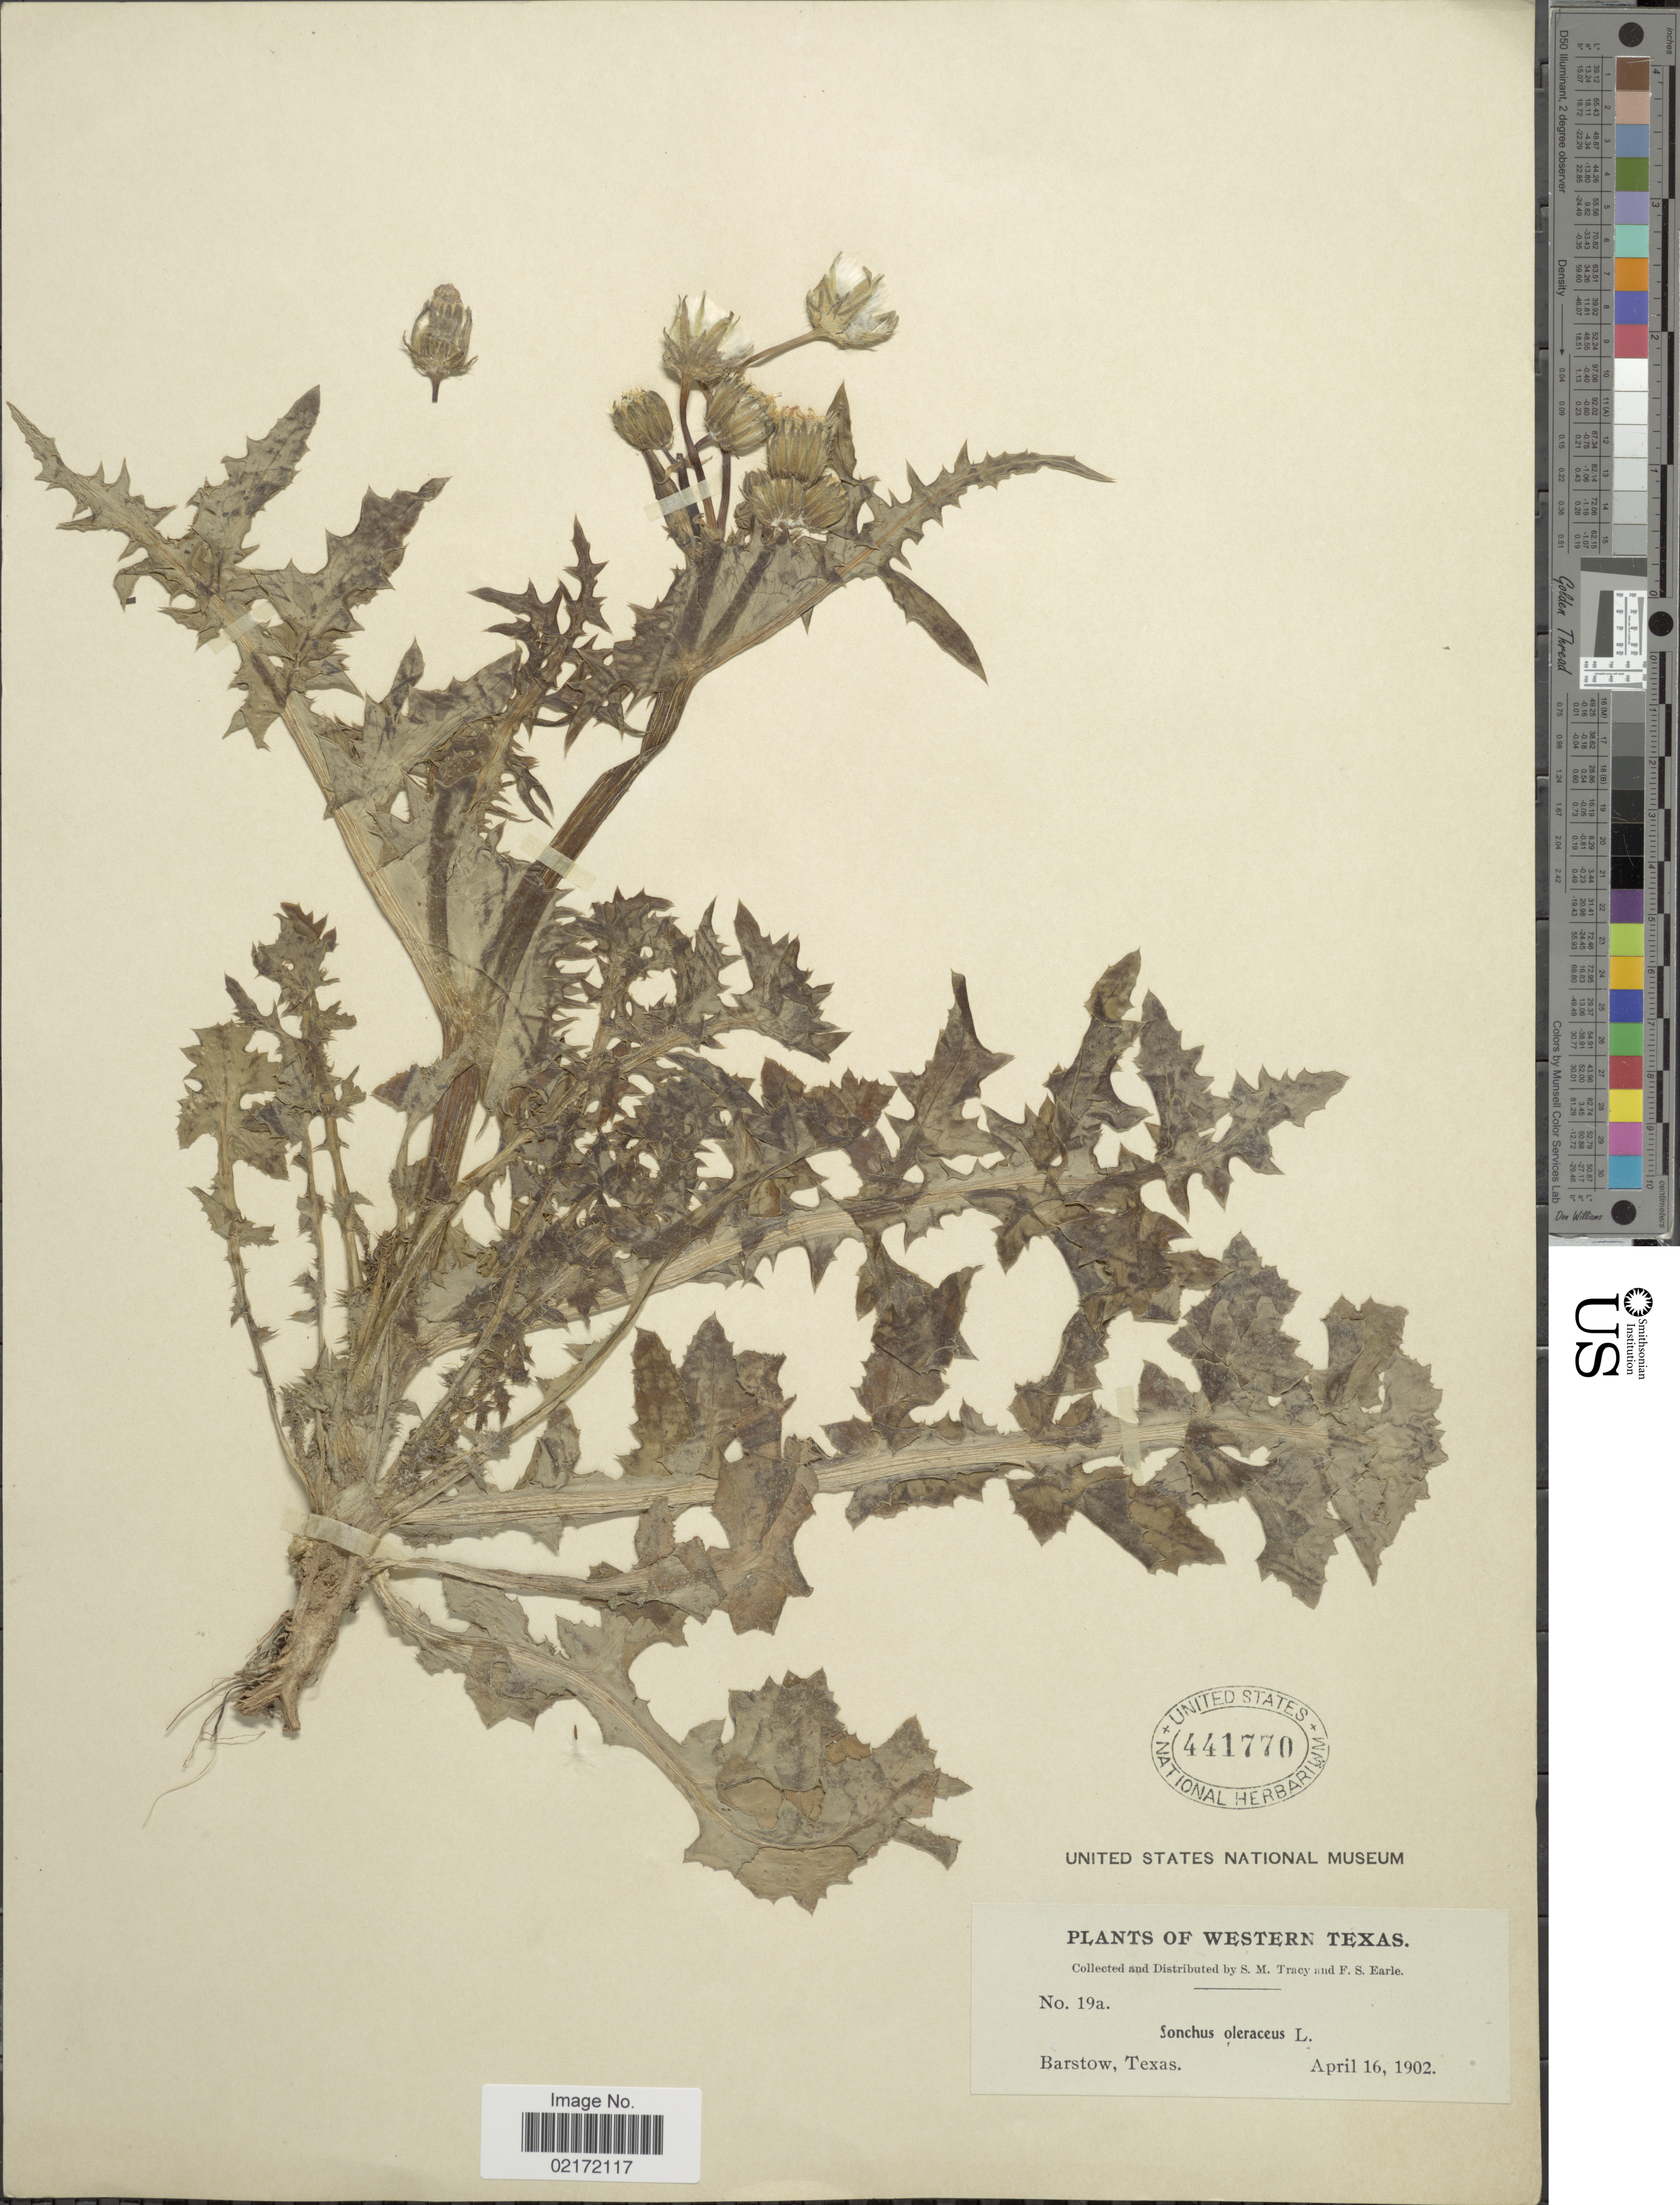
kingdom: Plantae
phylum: Tracheophyta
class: Magnoliopsida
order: Asterales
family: Asteraceae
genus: Sonchus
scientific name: Sonchus oleraceus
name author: L.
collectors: S. M. Tracy & F. S. Earle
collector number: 19a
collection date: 1902-04-16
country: United States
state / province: Texas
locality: Western Texas. Barstow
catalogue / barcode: US 441770